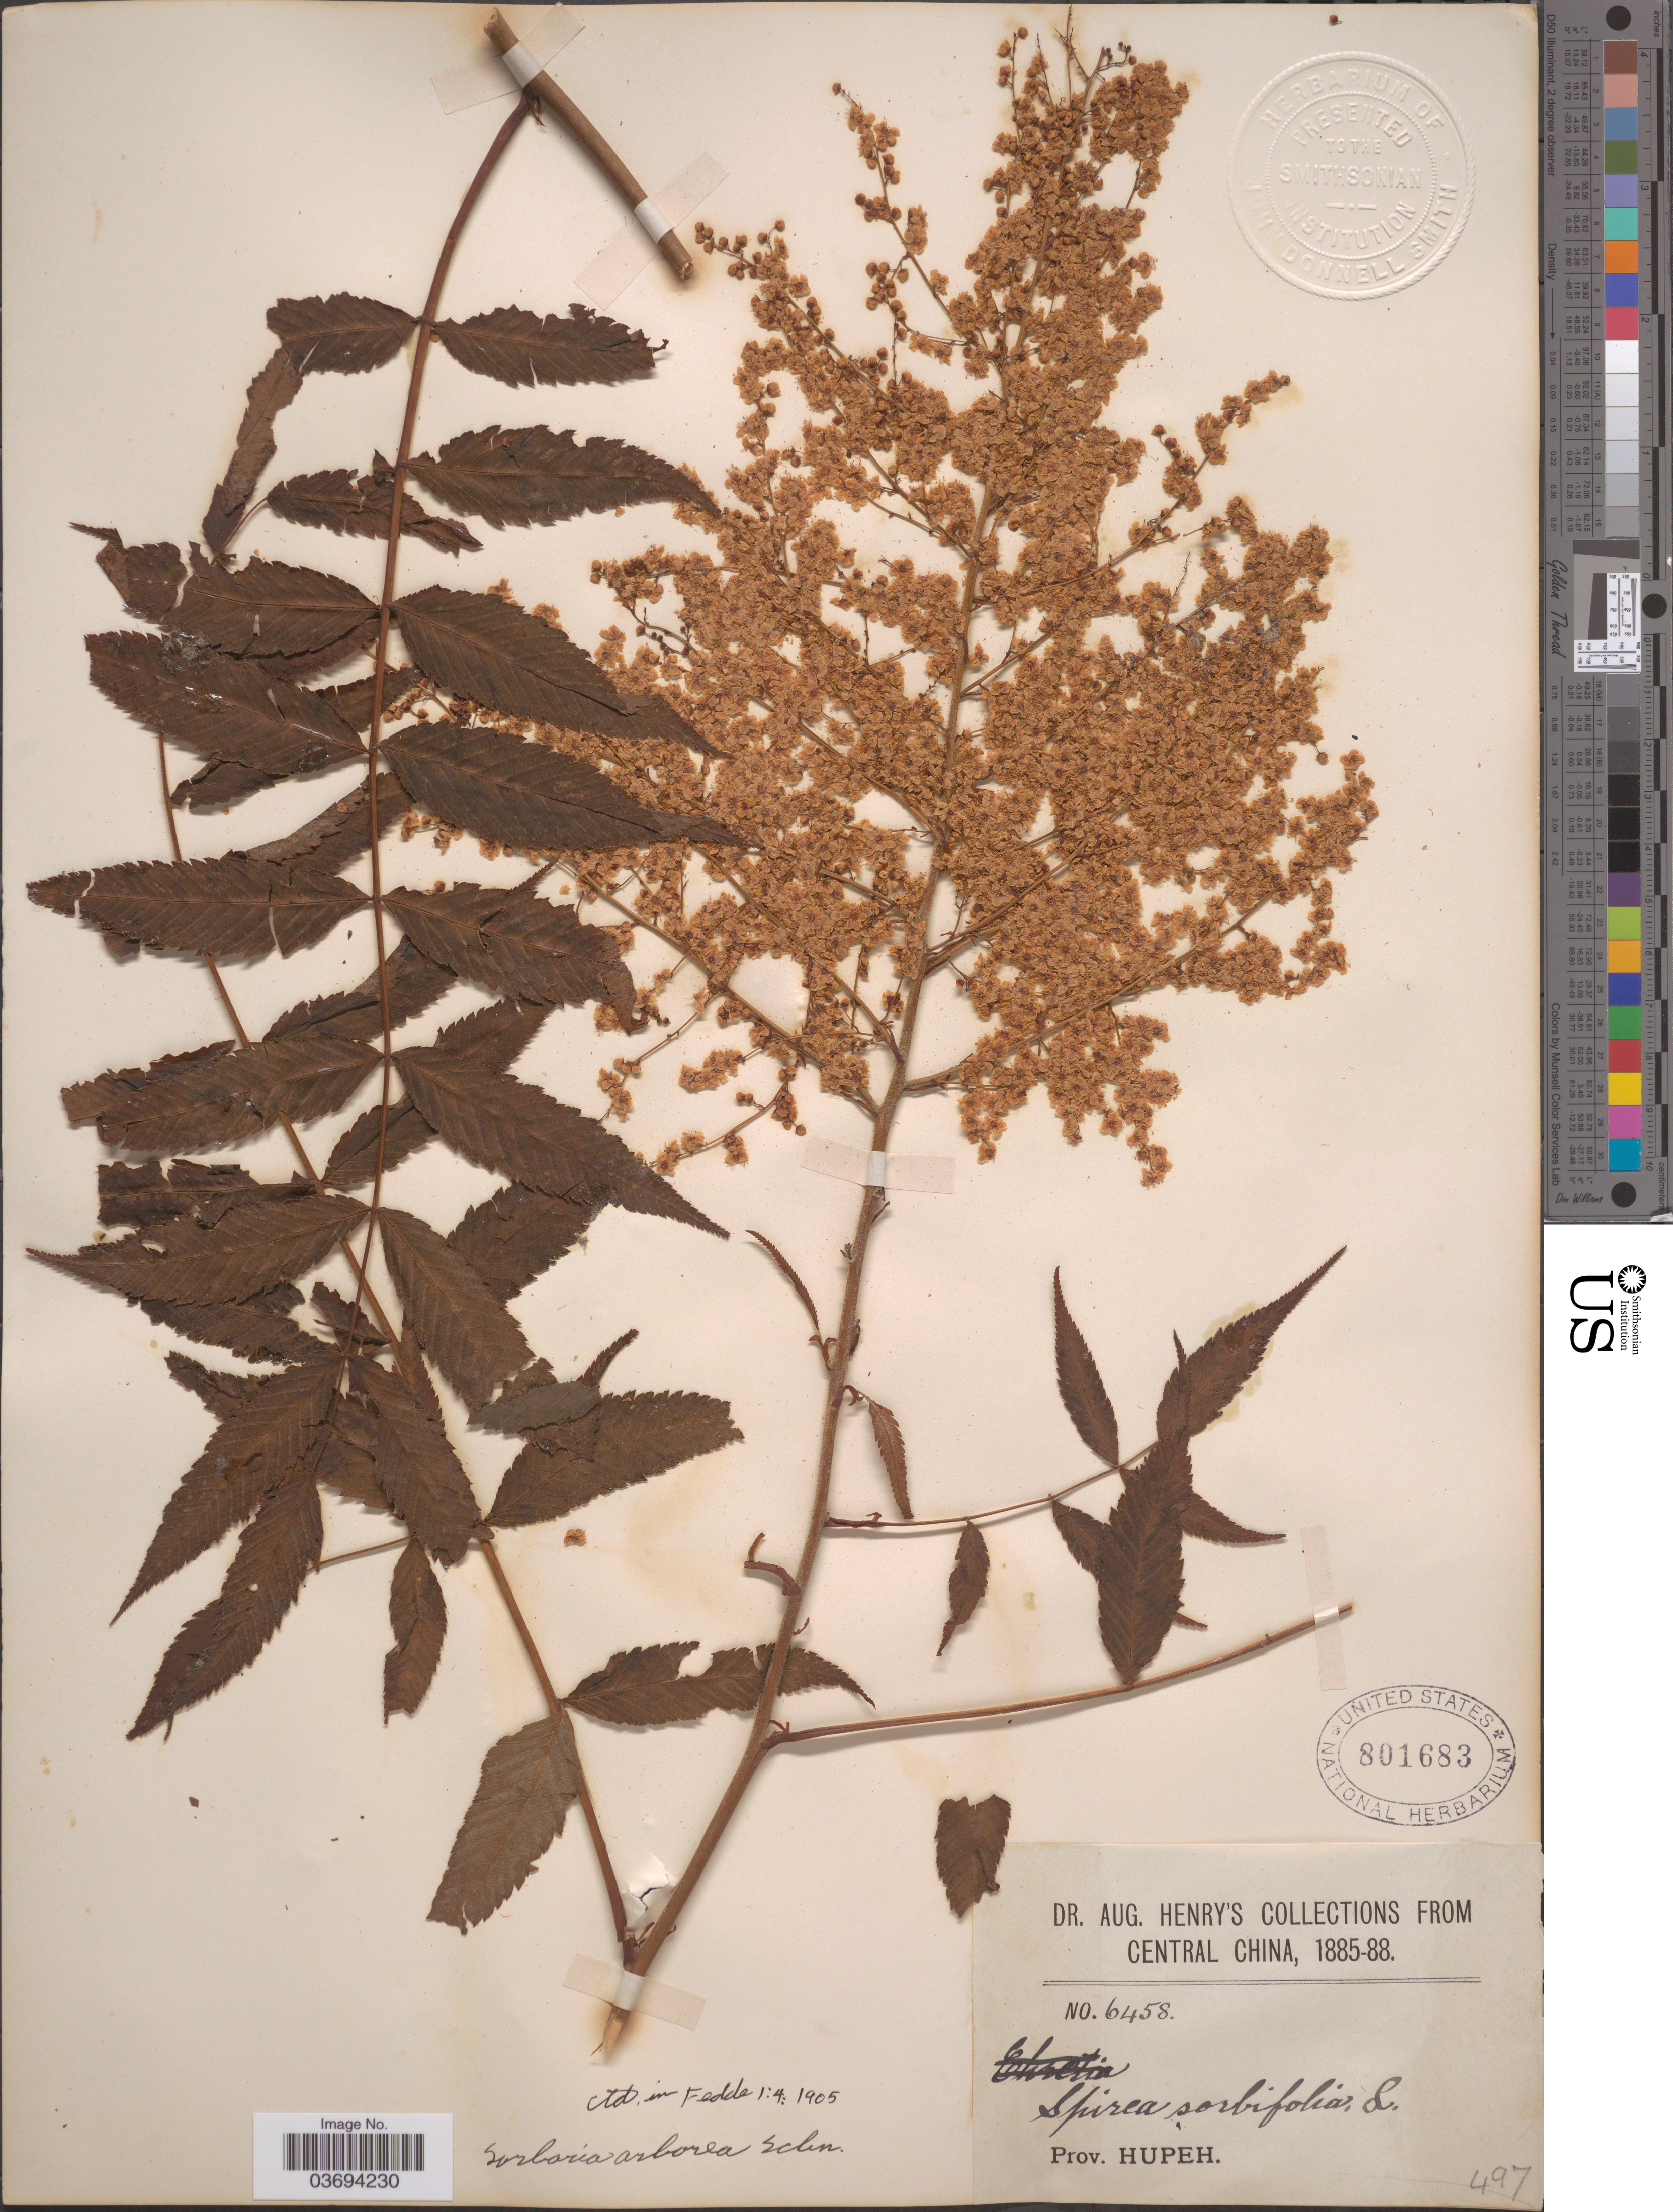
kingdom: Plantae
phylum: Tracheophyta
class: Magnoliopsida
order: Rosales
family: Rosaceae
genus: Sorbaria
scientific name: Sorbaria arborea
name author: C.K. Schneid.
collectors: A. Henry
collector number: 6458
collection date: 1885/1888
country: China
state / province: Hubei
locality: Central China. Prov. Hupeh.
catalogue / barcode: US 801683